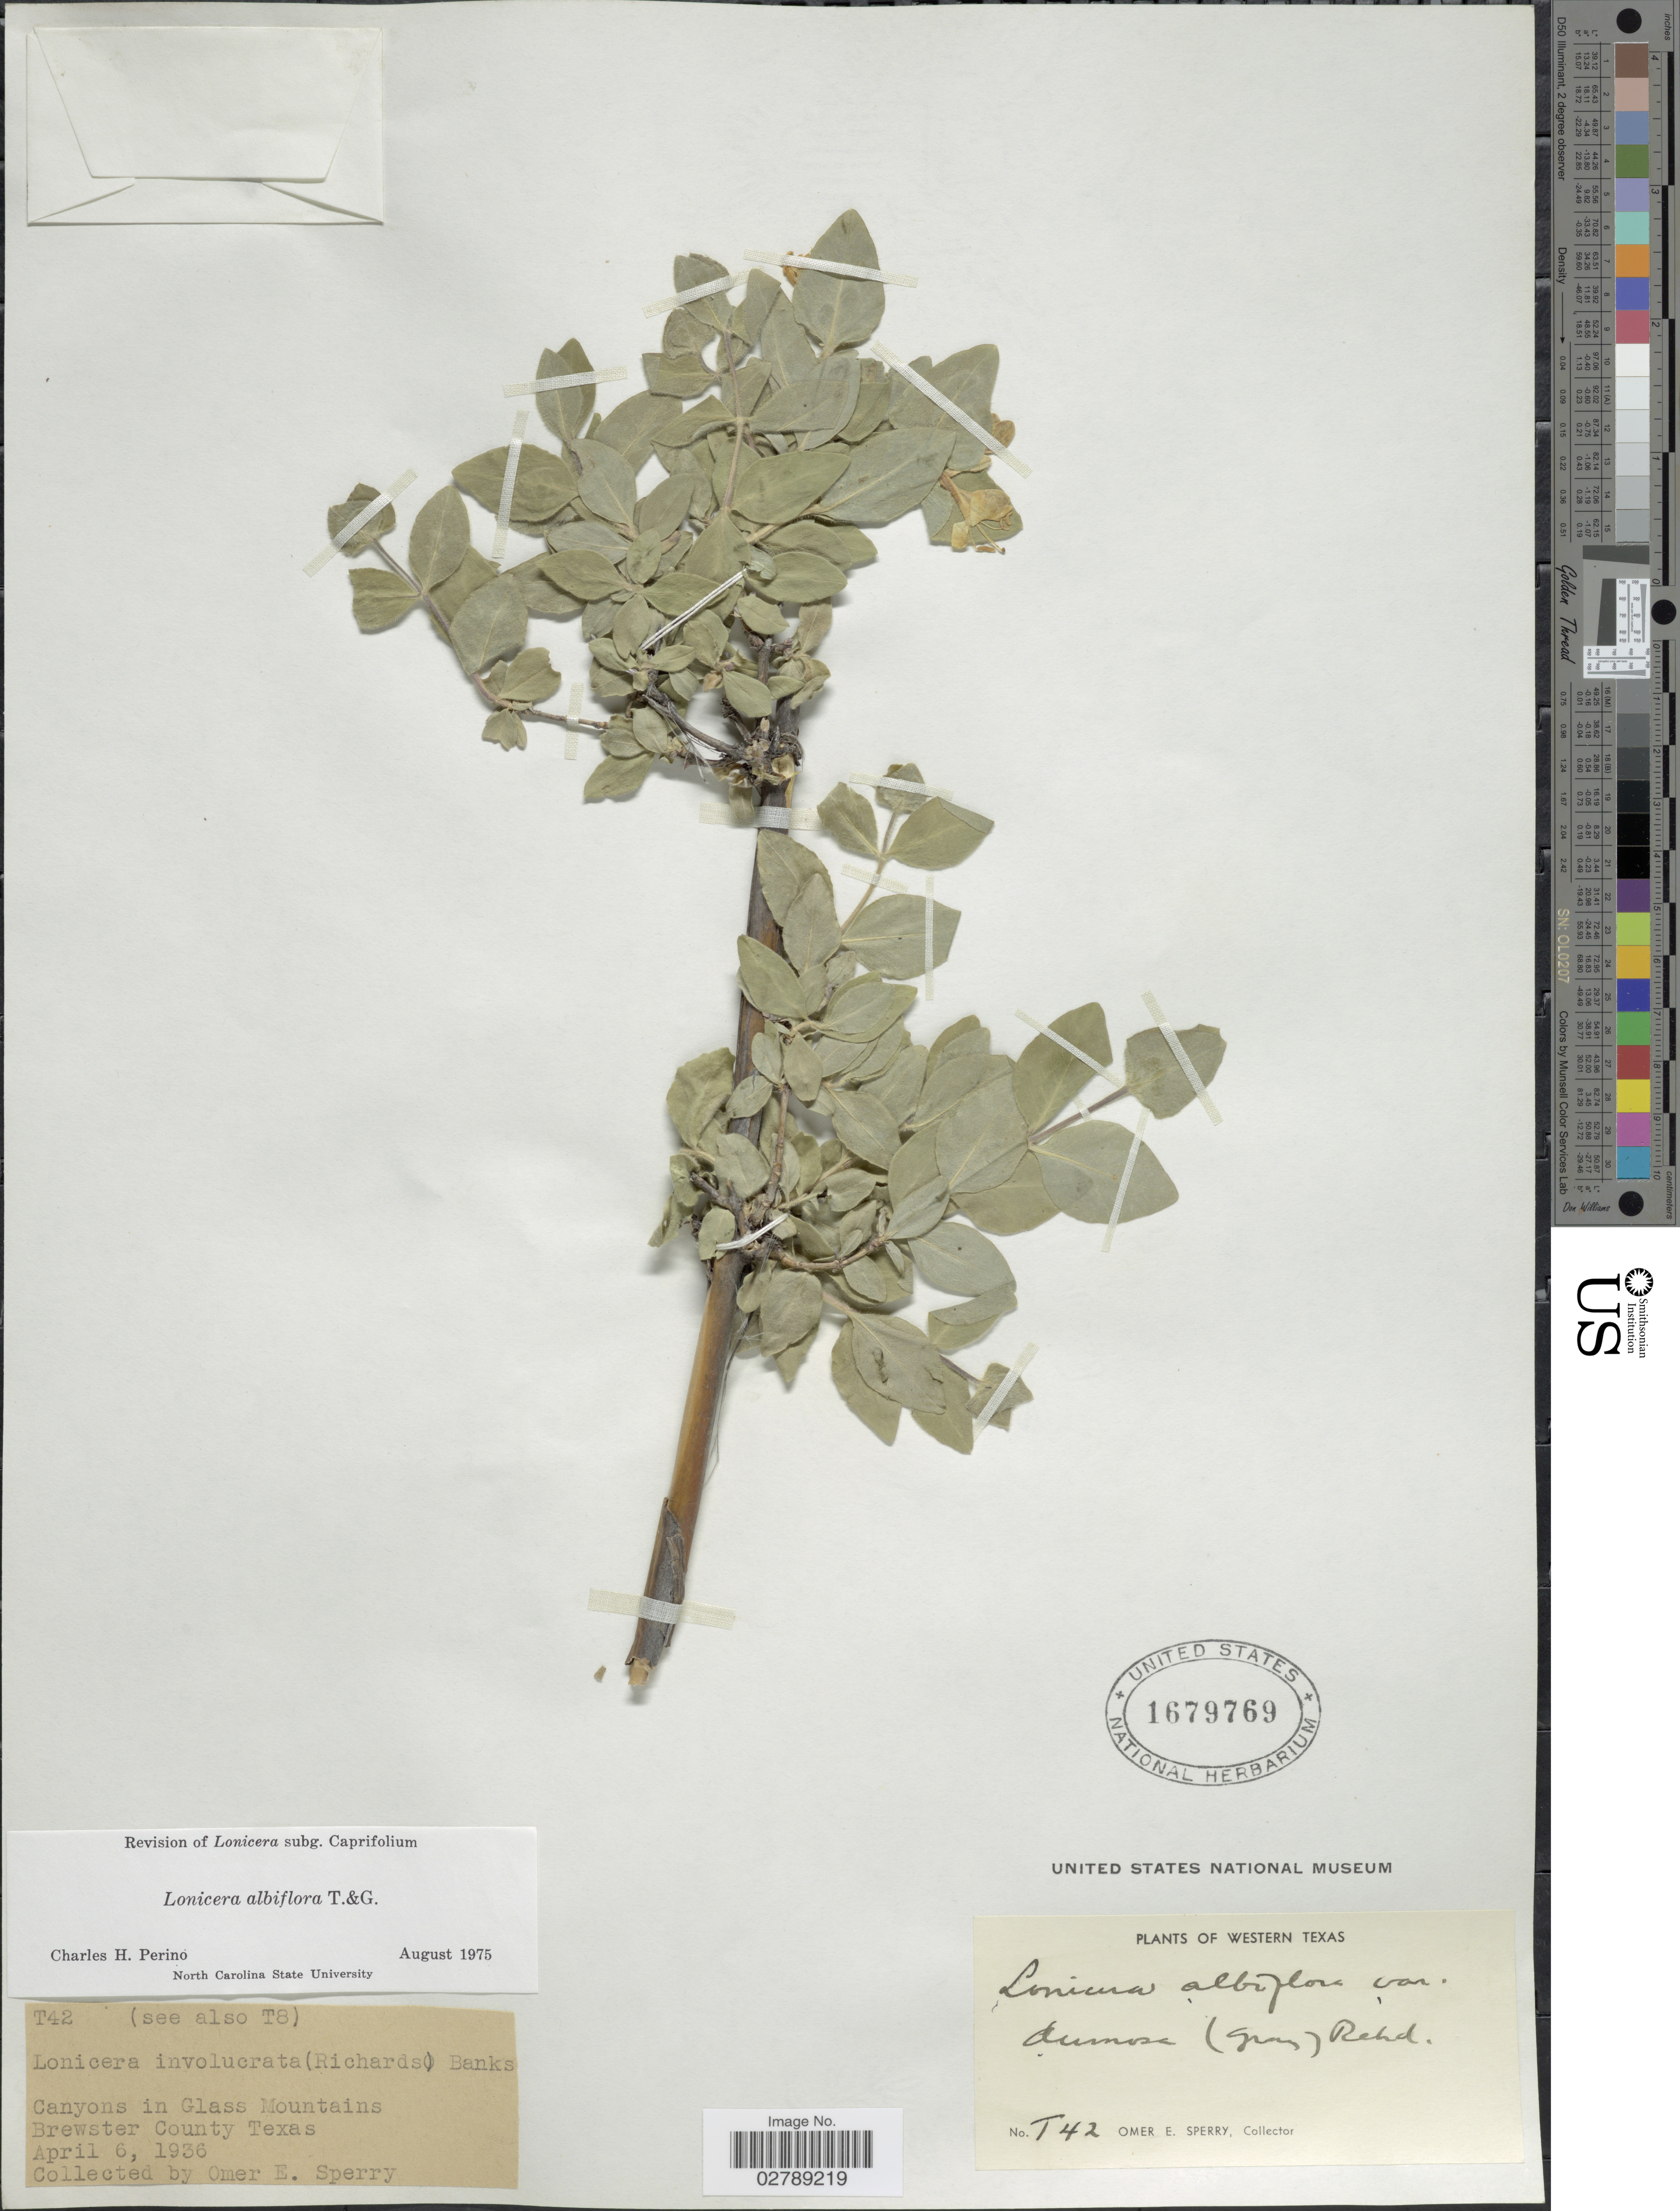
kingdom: Plantae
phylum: Tracheophyta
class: Magnoliopsida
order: Dipsacales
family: Caprifoliaceae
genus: Lonicera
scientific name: Lonicera dumosa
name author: A. Gray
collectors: O. E. Sperry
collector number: T42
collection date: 1936-04-06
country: United States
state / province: Texas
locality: Canyons in Glass Mountains. Brewster County. Western Texas.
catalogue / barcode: US 1679769